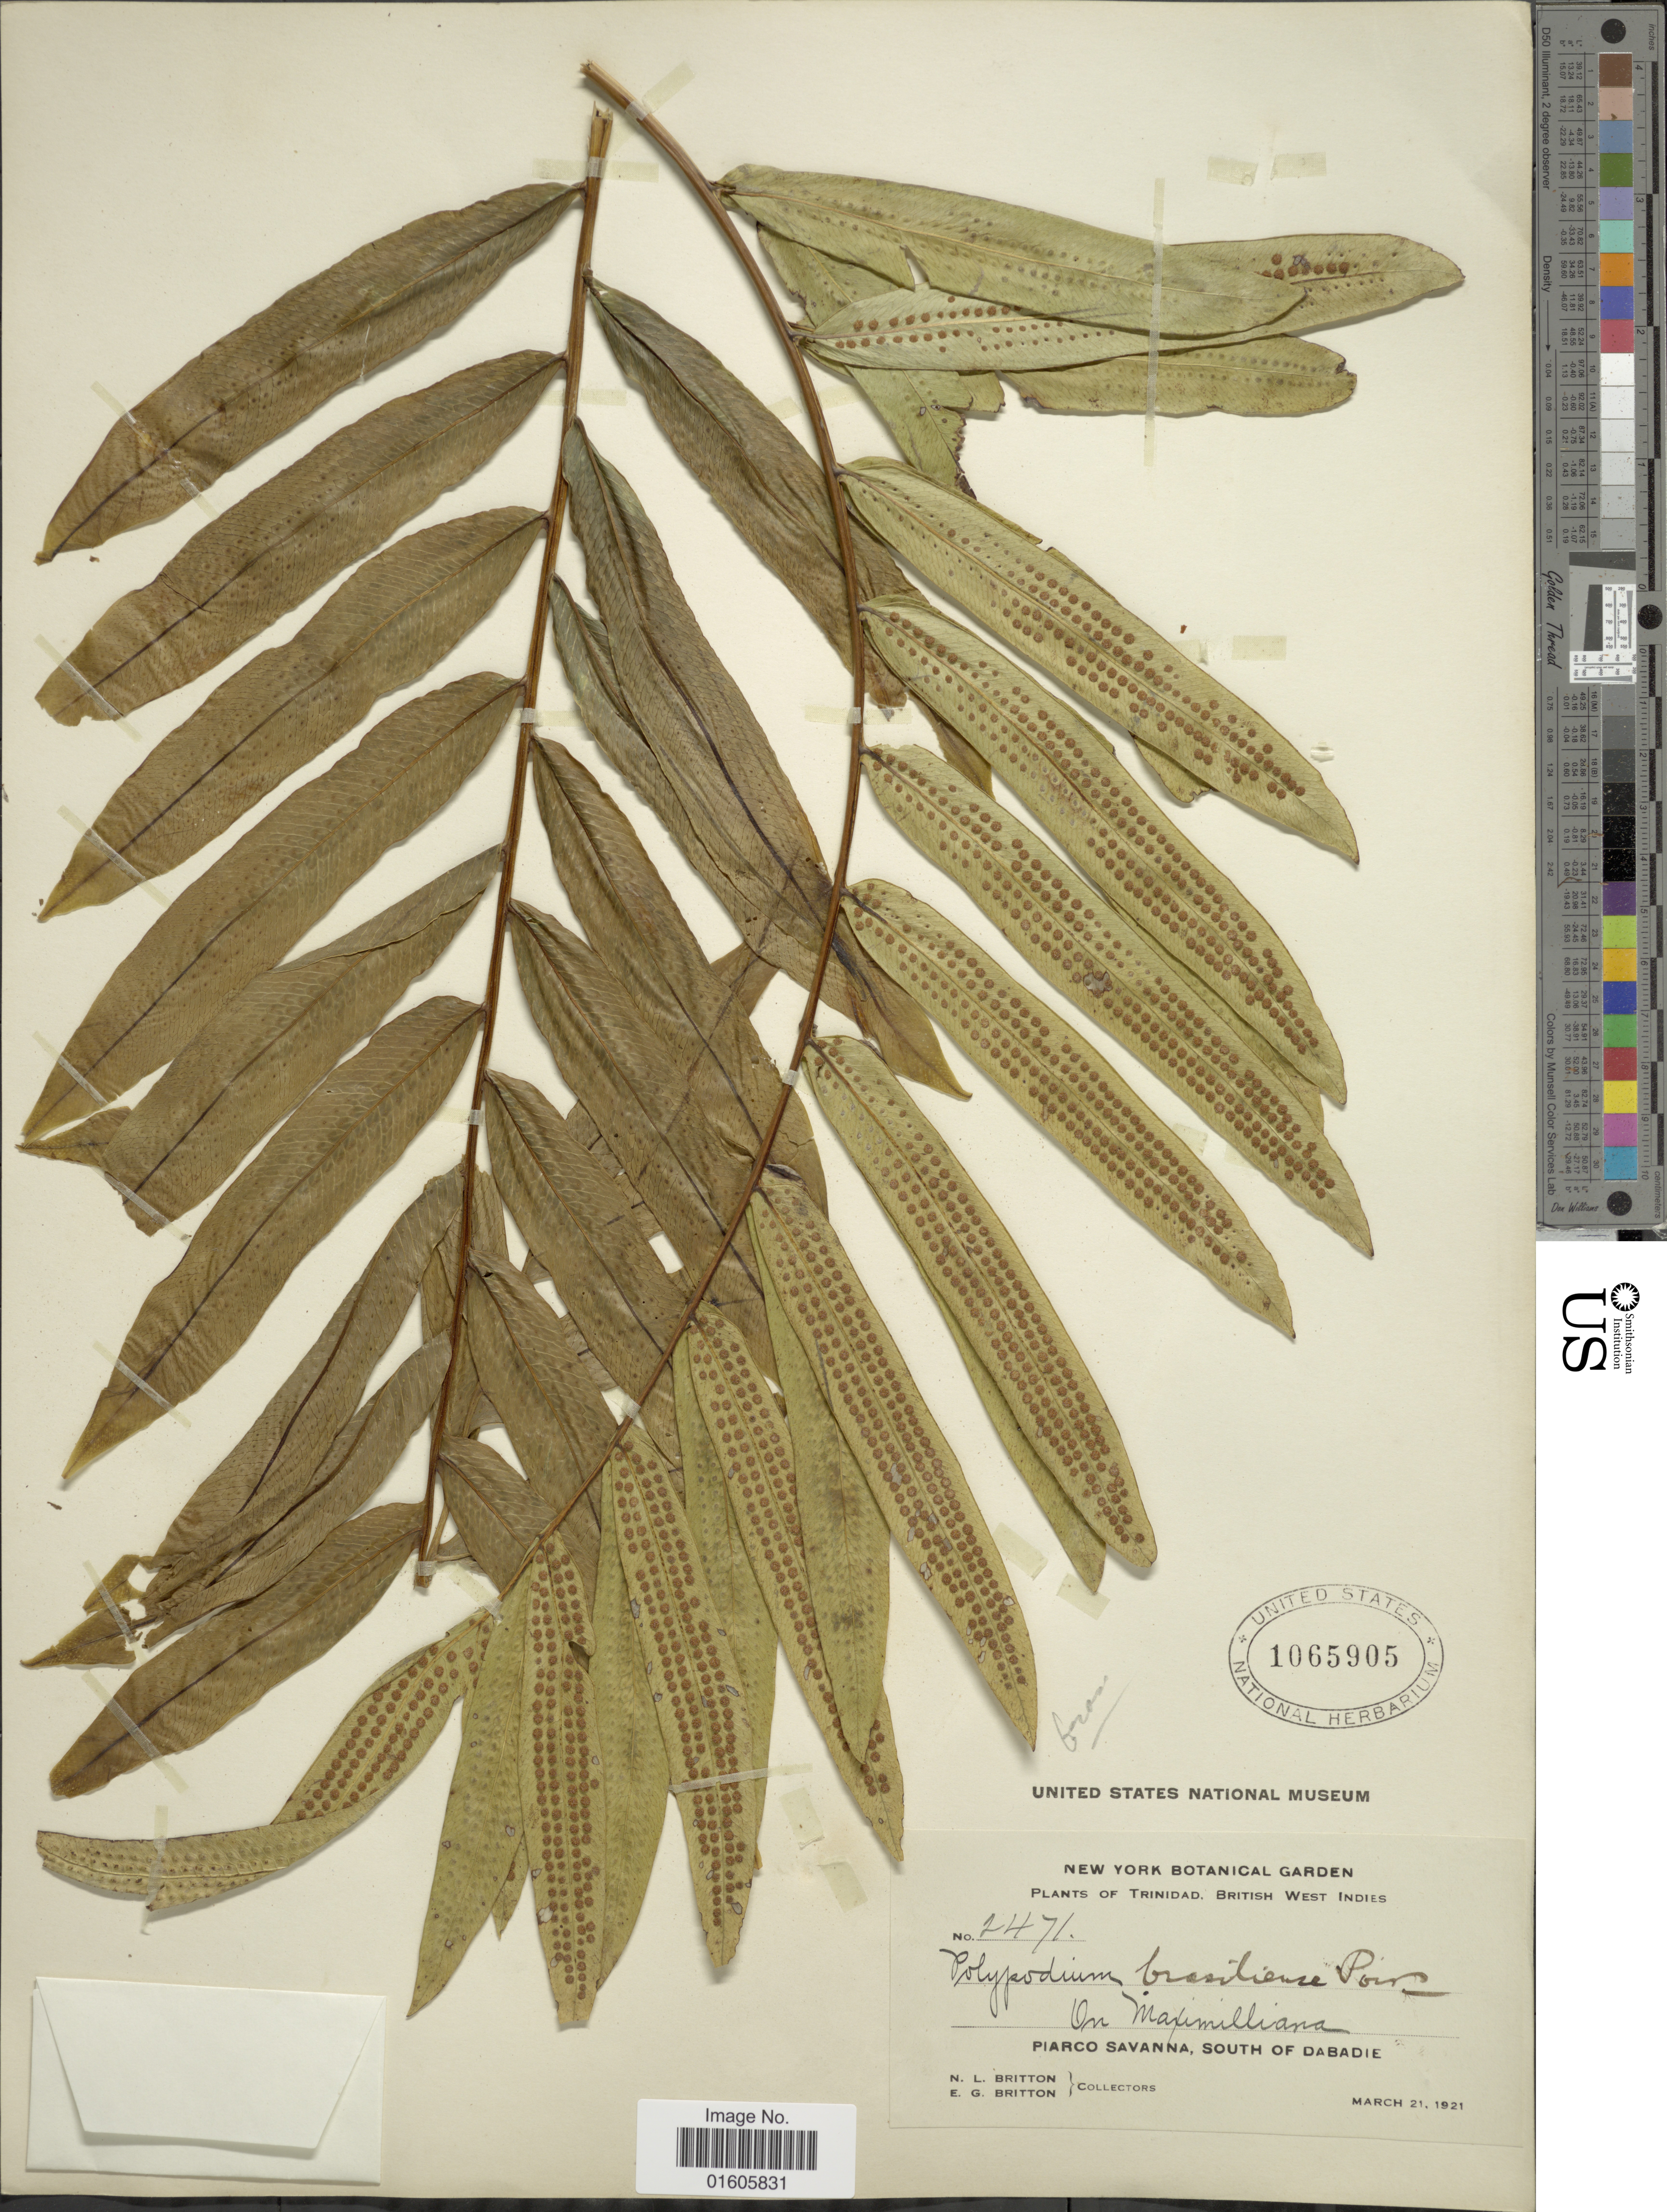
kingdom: Plantae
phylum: Tracheophyta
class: Polypodiopsida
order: Polypodiales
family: Polypodiaceae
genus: Serpocaulon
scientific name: Serpocaulon triseriale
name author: (Sw.) A.R. Sm.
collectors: N. Britton & E. G. Britton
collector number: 2471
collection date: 1921-03-21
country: Trinidad and Tobago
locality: Trinidad, British West Indies. Piarco Savanna, South of Dabadie.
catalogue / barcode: US 1065905